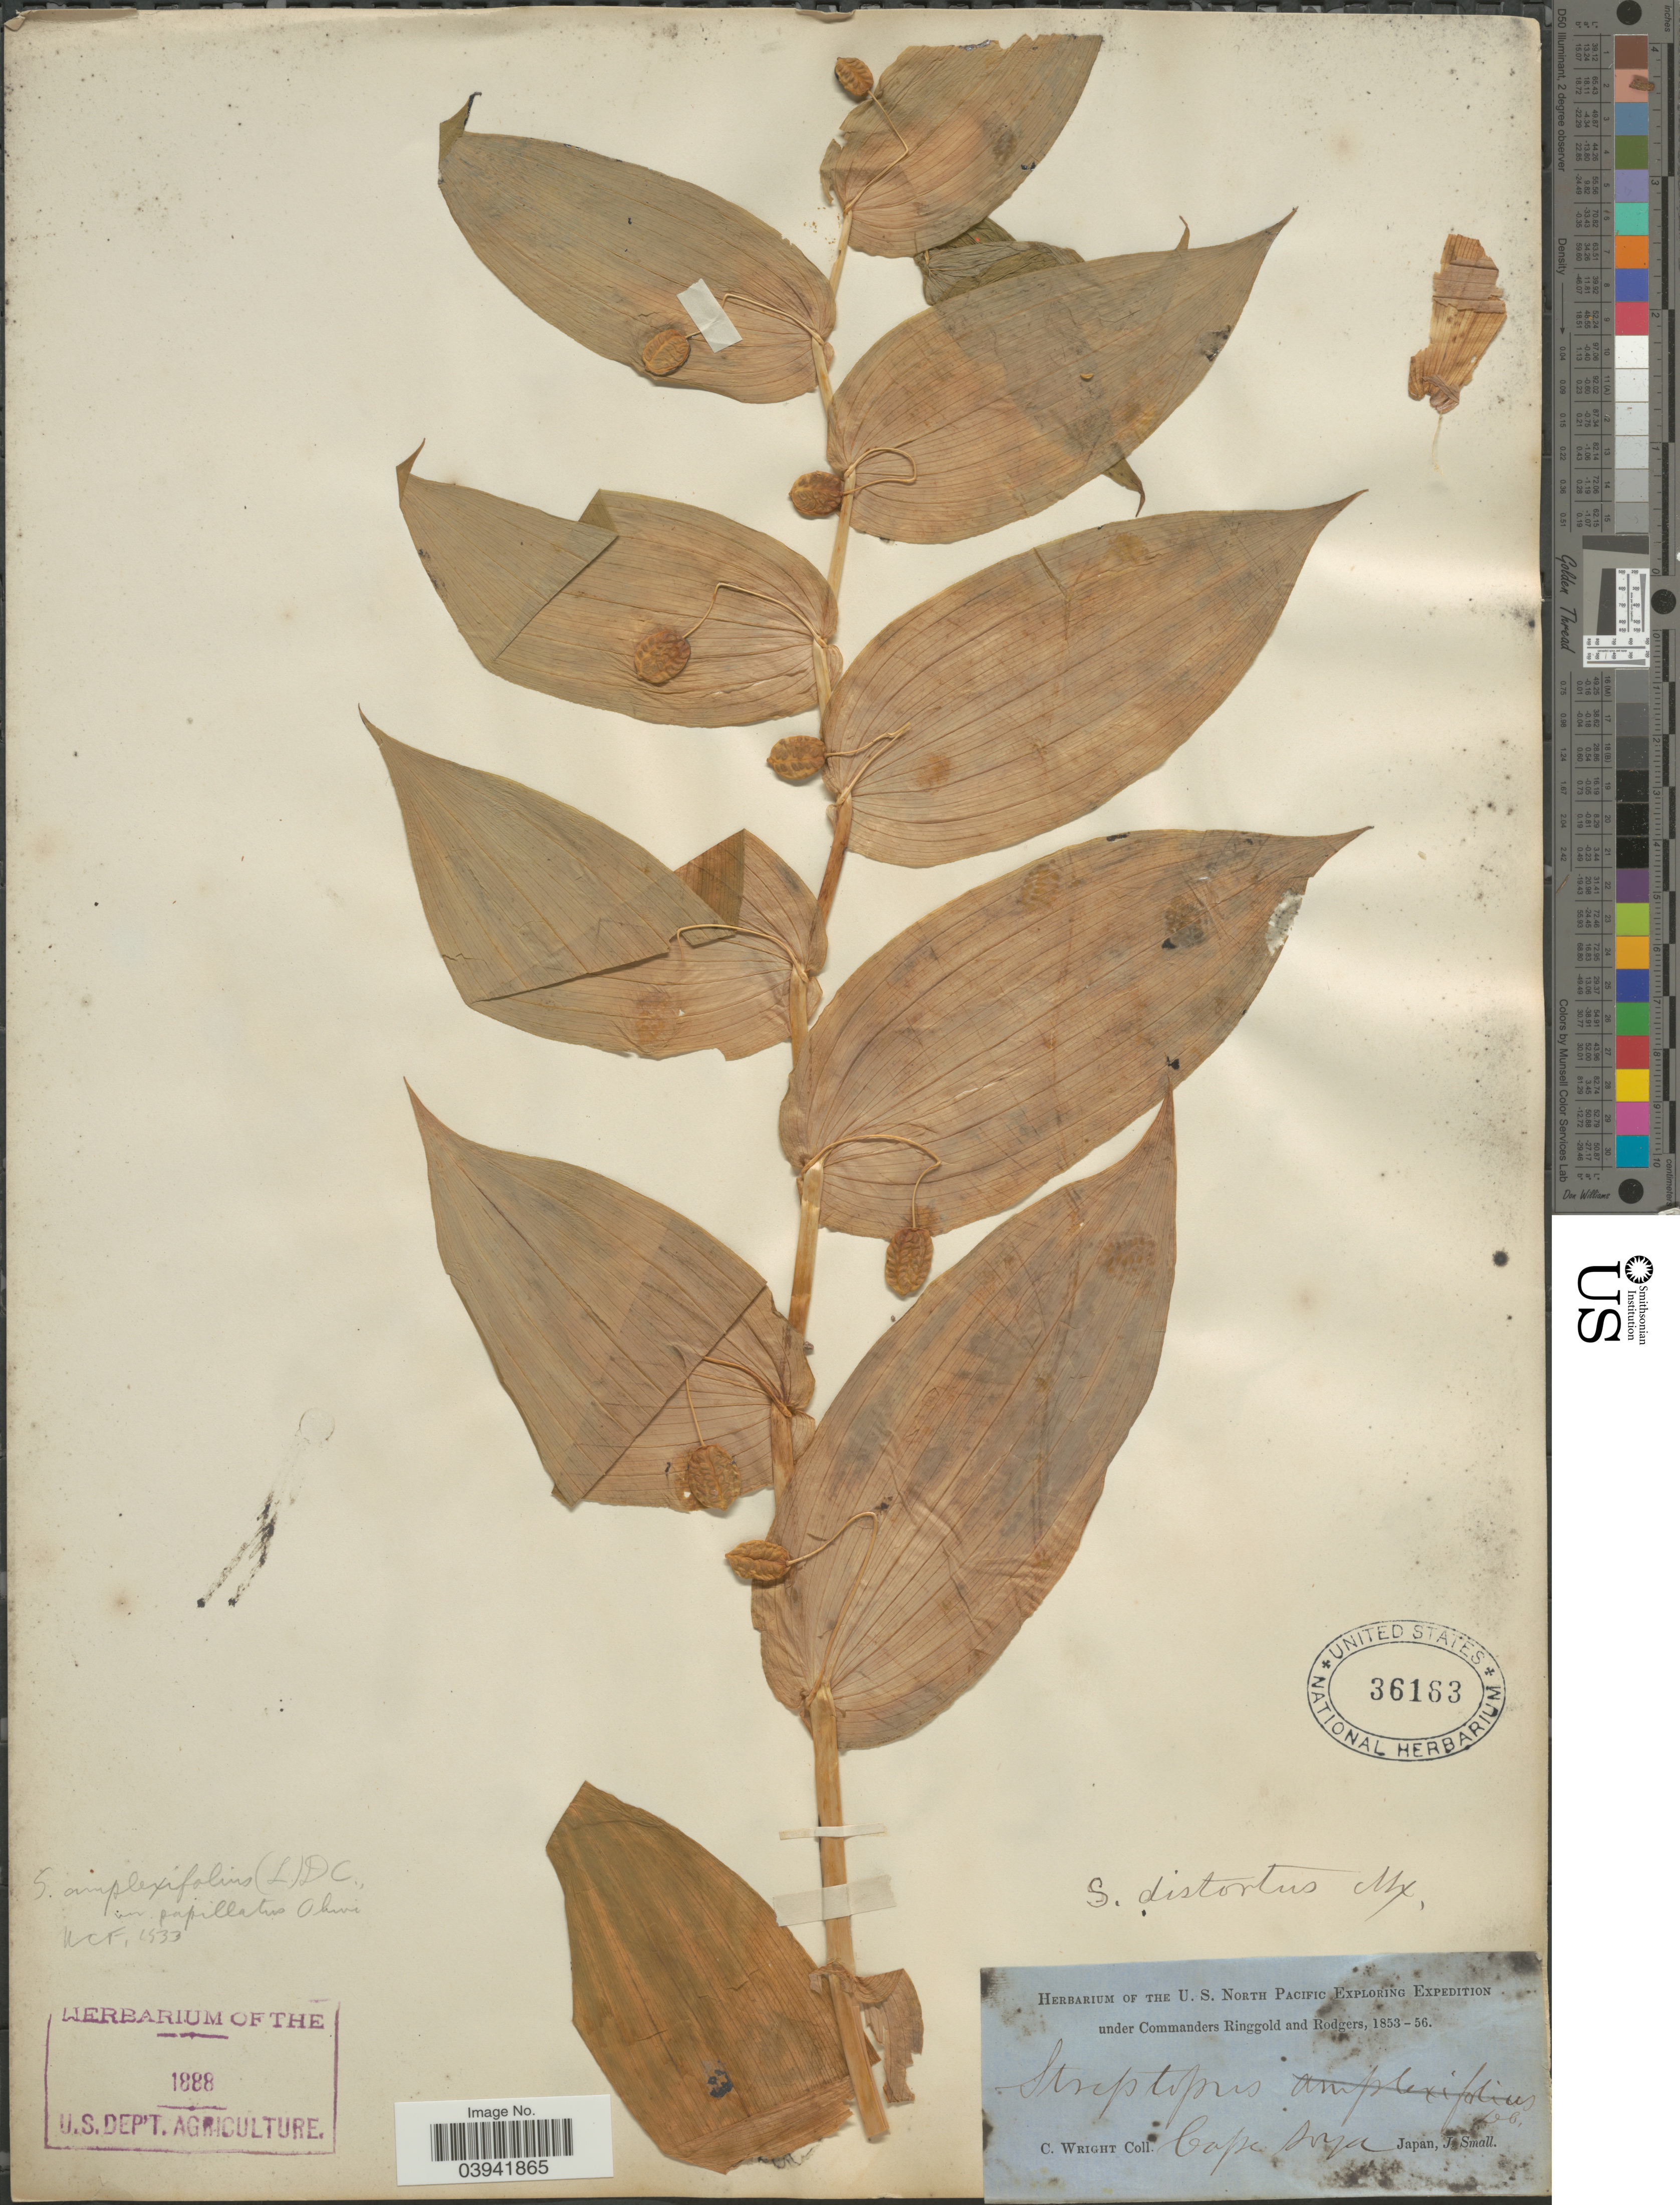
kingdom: Plantae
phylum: Tracheophyta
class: Liliopsida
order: Liliales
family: Liliaceae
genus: Streptopus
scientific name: Streptopus amplexifolius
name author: (L.) DC.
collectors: C. Wright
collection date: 1853/1856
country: Japan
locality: Cape Soya.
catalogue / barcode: US 36163